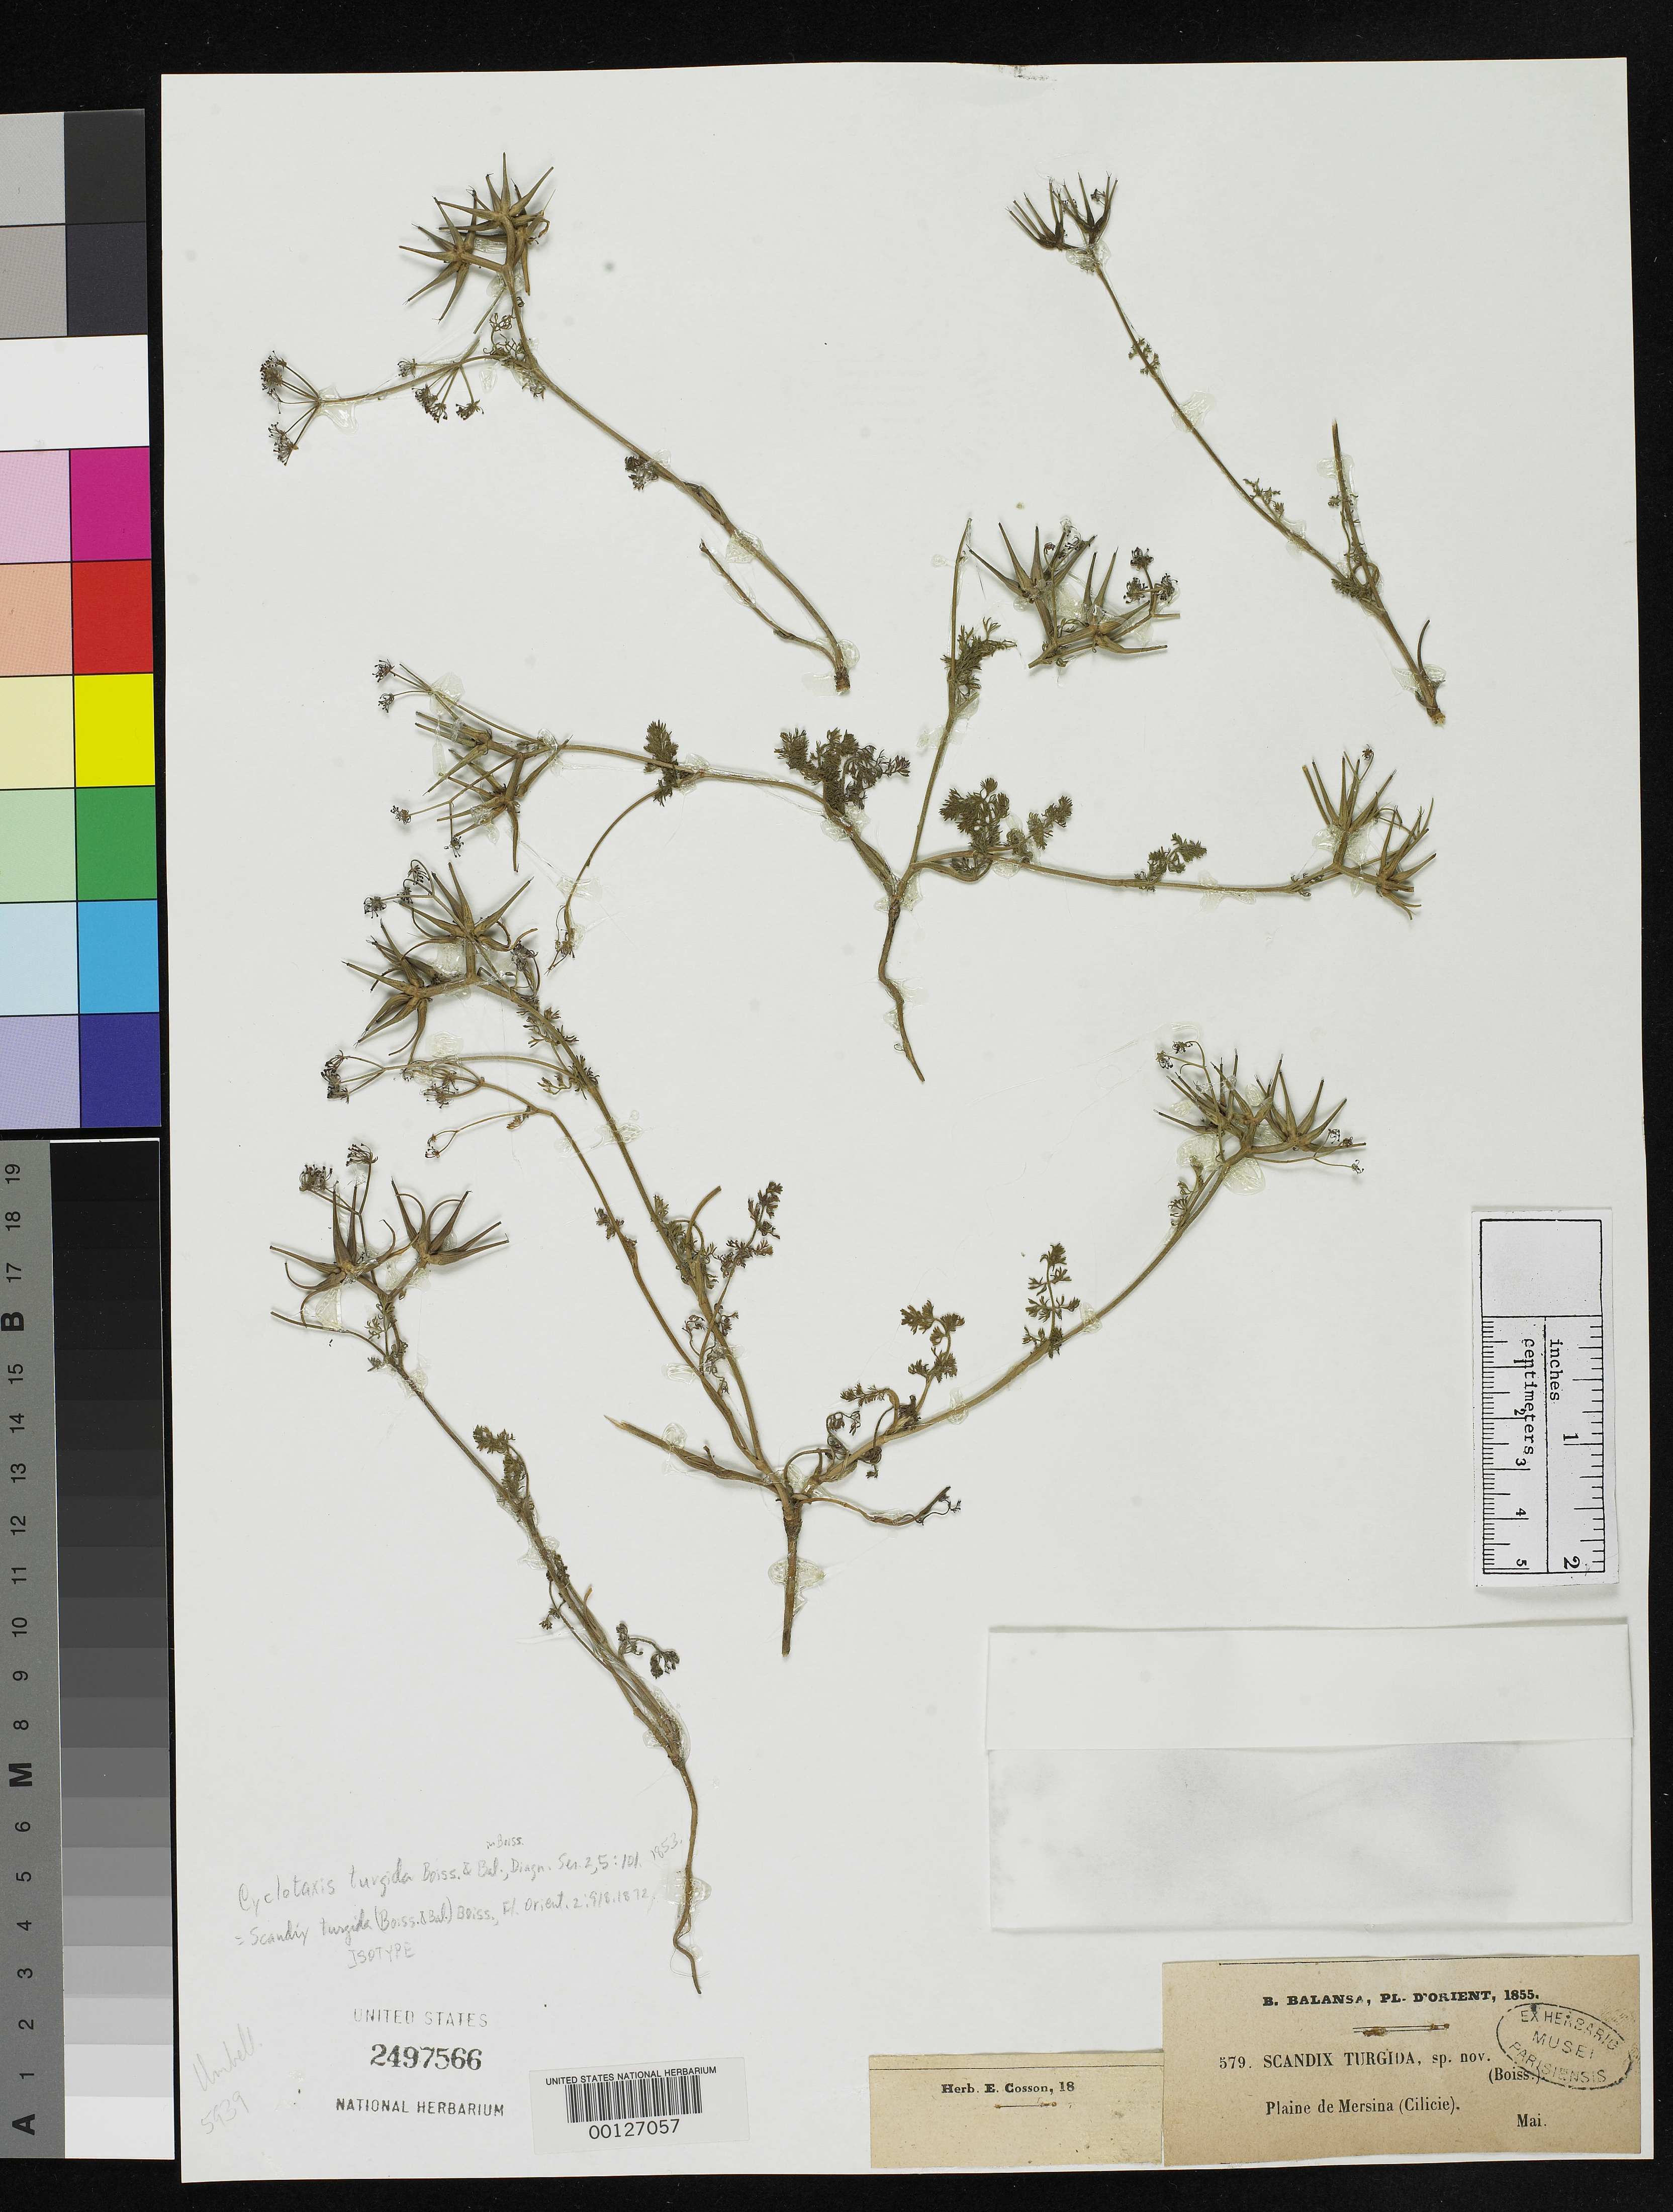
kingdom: Plantae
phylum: Tracheophyta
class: Magnoliopsida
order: Apiales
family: Apiaceae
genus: Cyclotaxis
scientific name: Cyclotaxis turgida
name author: Boiss. & Balansa in Boiss.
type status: Isotype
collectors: B. Balansa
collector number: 579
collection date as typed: May 1855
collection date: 1855-05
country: Turkey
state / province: Mersin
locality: Mersina.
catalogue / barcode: US 2497566